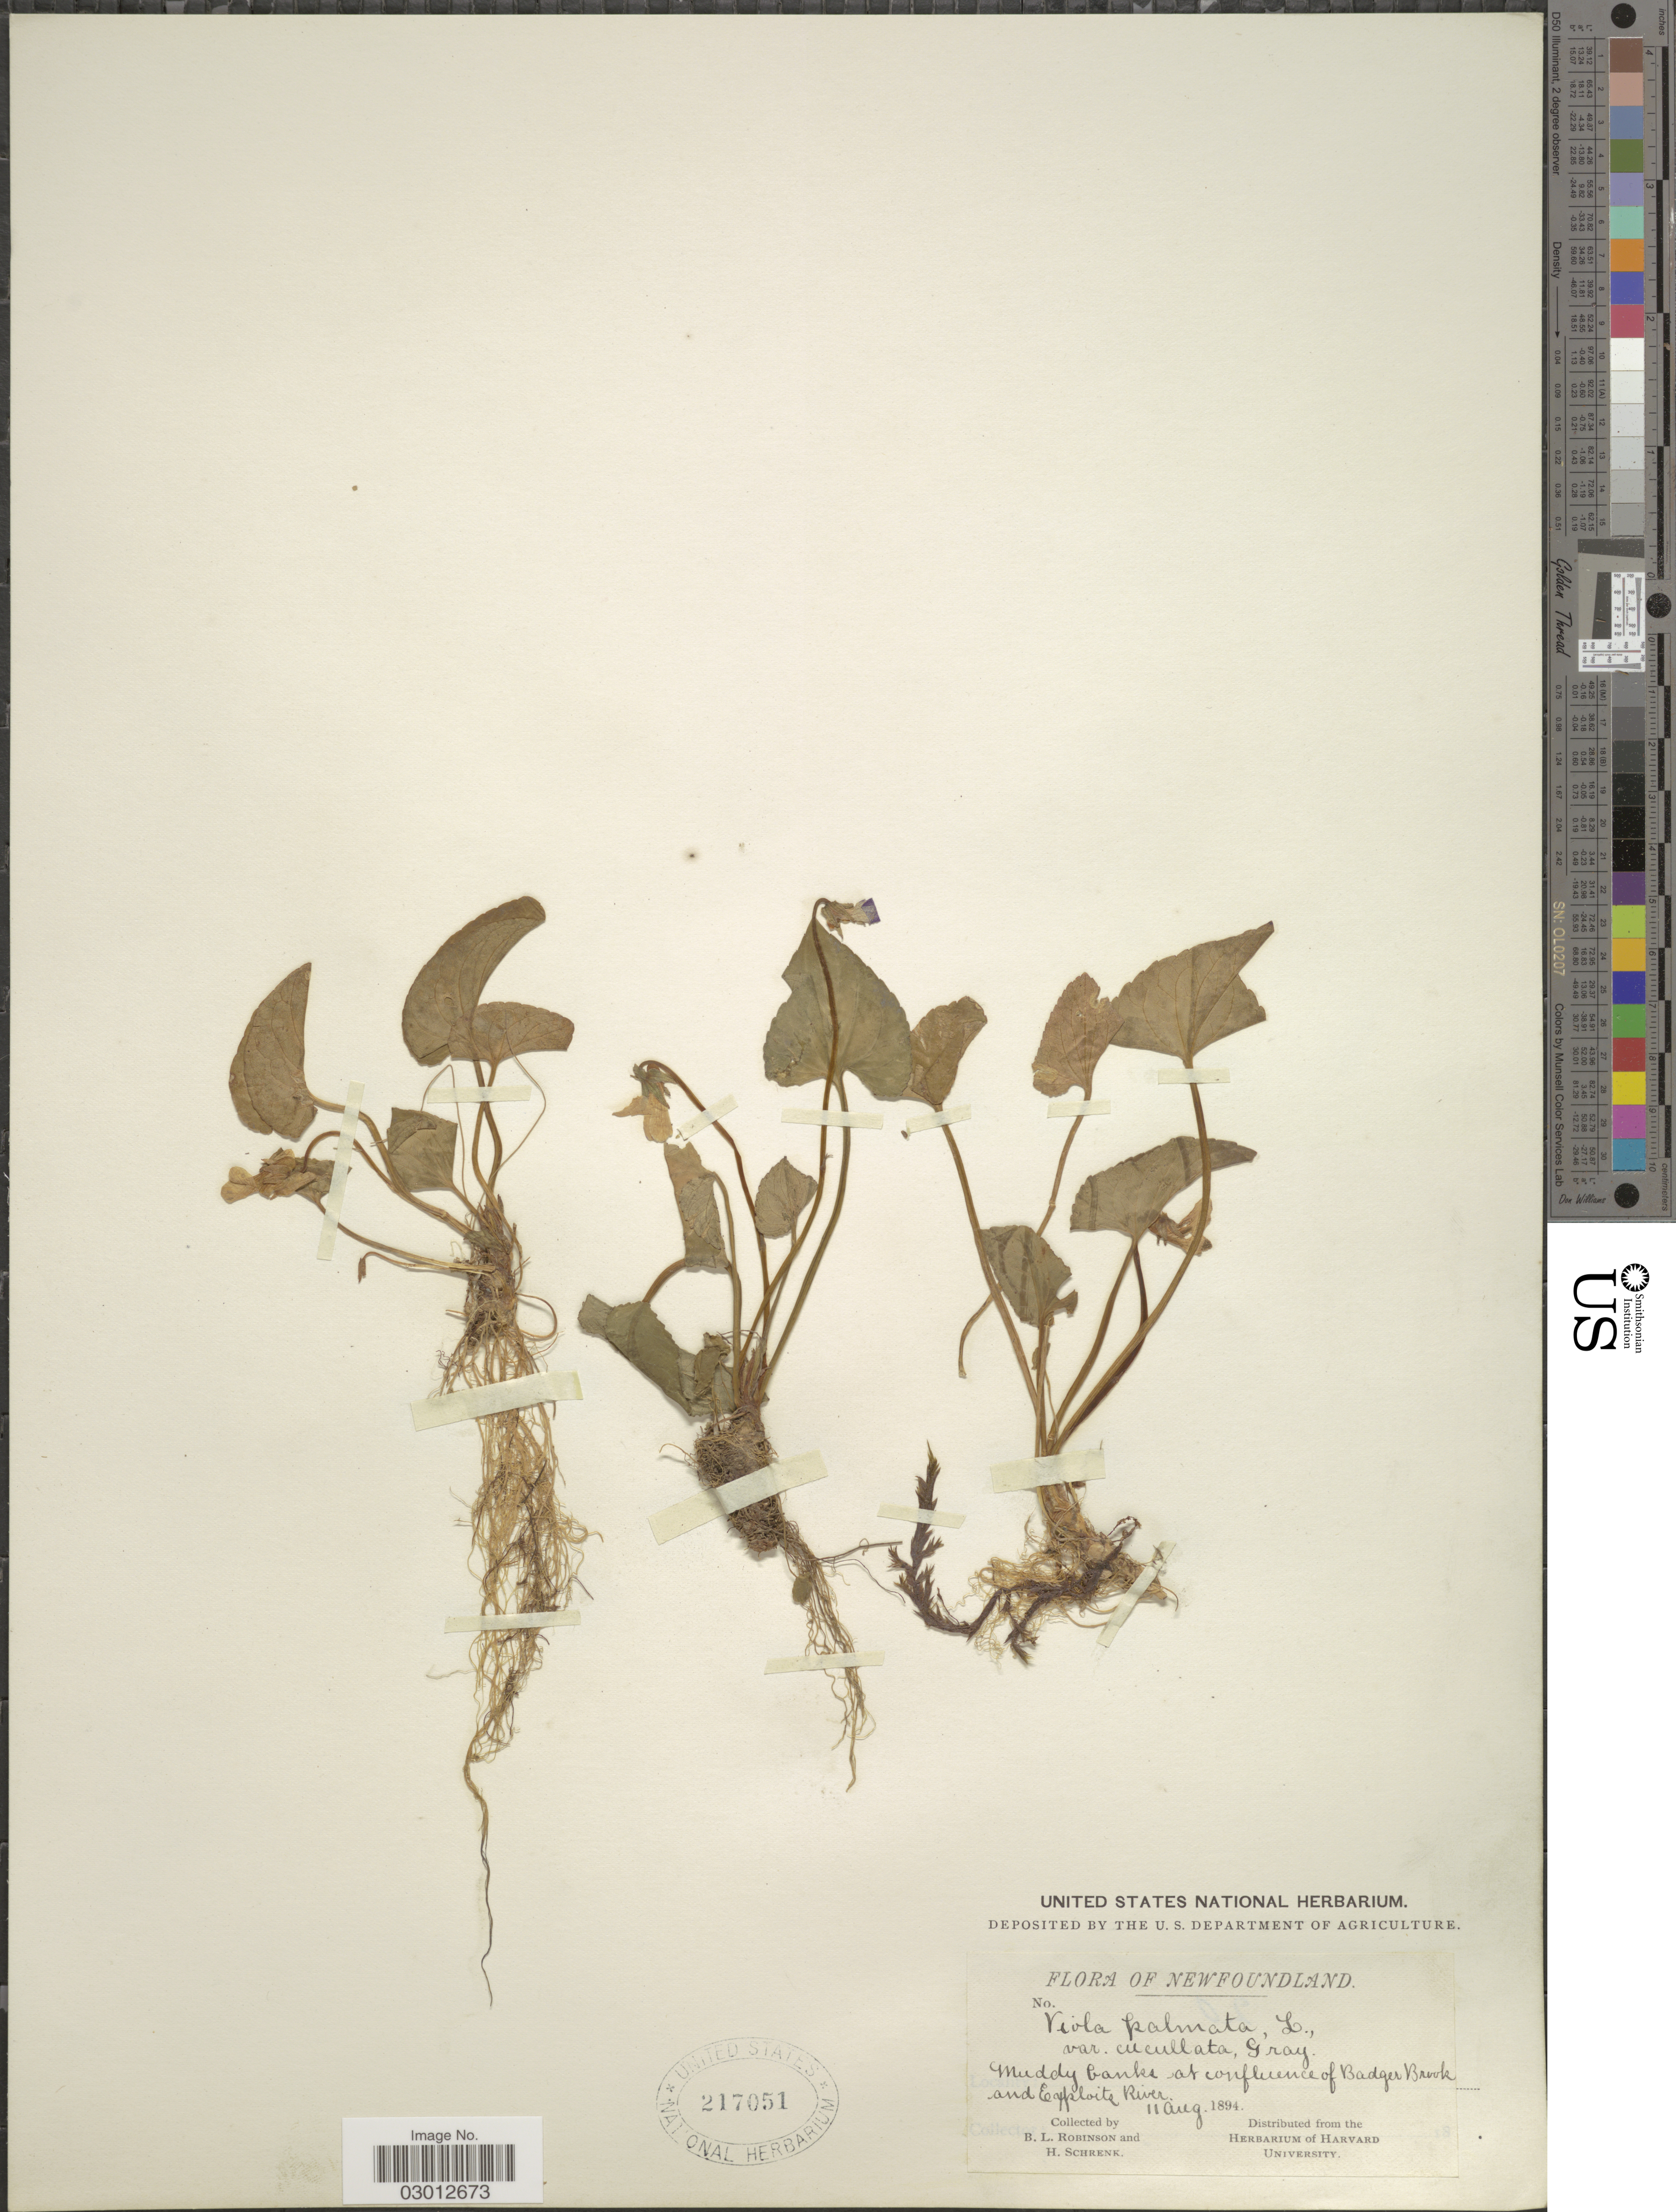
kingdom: Plantae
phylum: Tracheophyta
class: Magnoliopsida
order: Malpighiales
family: Violaceae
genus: Viola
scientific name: Viola papilionacea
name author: Pursh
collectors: B. L. Robinson & H. Schrenk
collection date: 1894-08-11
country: Canada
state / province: Newfoundland and Labrador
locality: Muddy banks at confluence of Badger Brook and Exploite River.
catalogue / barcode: US 217051